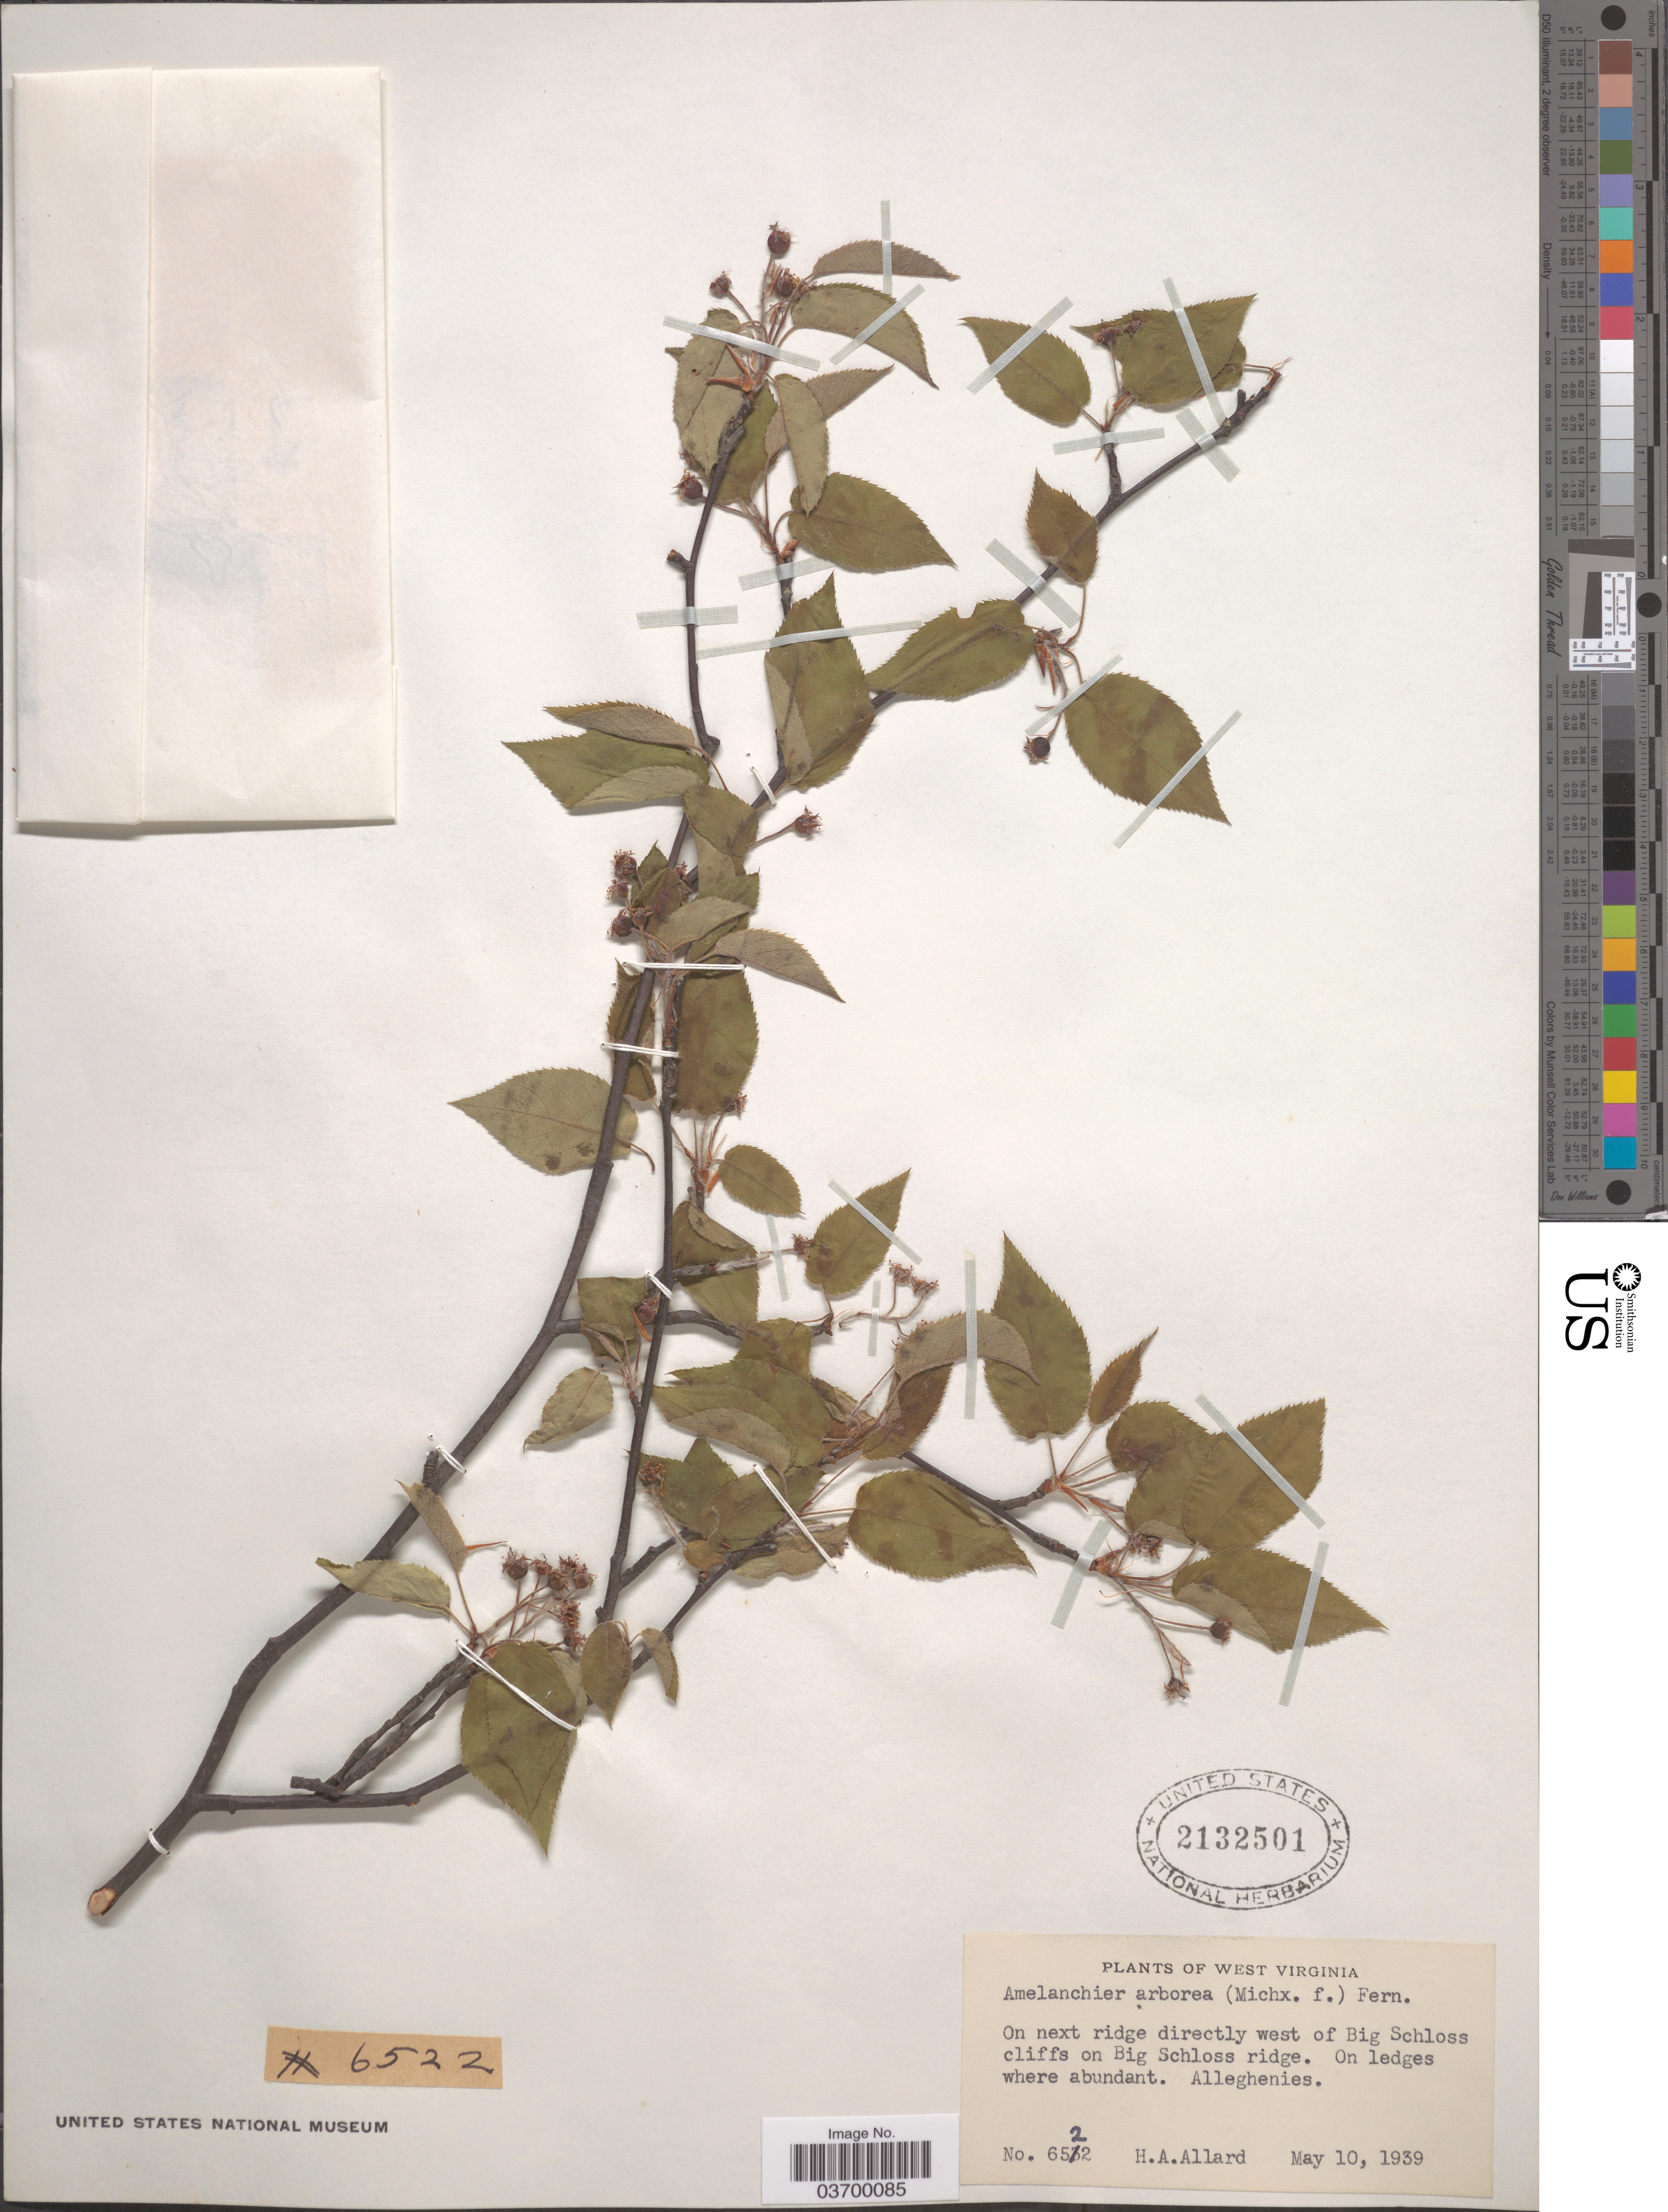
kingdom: Plantae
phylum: Tracheophyta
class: Magnoliopsida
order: Rosales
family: Rosaceae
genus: Amelanchier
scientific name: Amelanchier arborea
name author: (F. Michx.) Fernald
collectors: H. A. Allard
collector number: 6522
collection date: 1939-05-10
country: United States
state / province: West Virginia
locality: On next ridge directly west of Big Schloss cliffs on Big Schloss ridge. Alleghenies.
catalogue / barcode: US 2132501